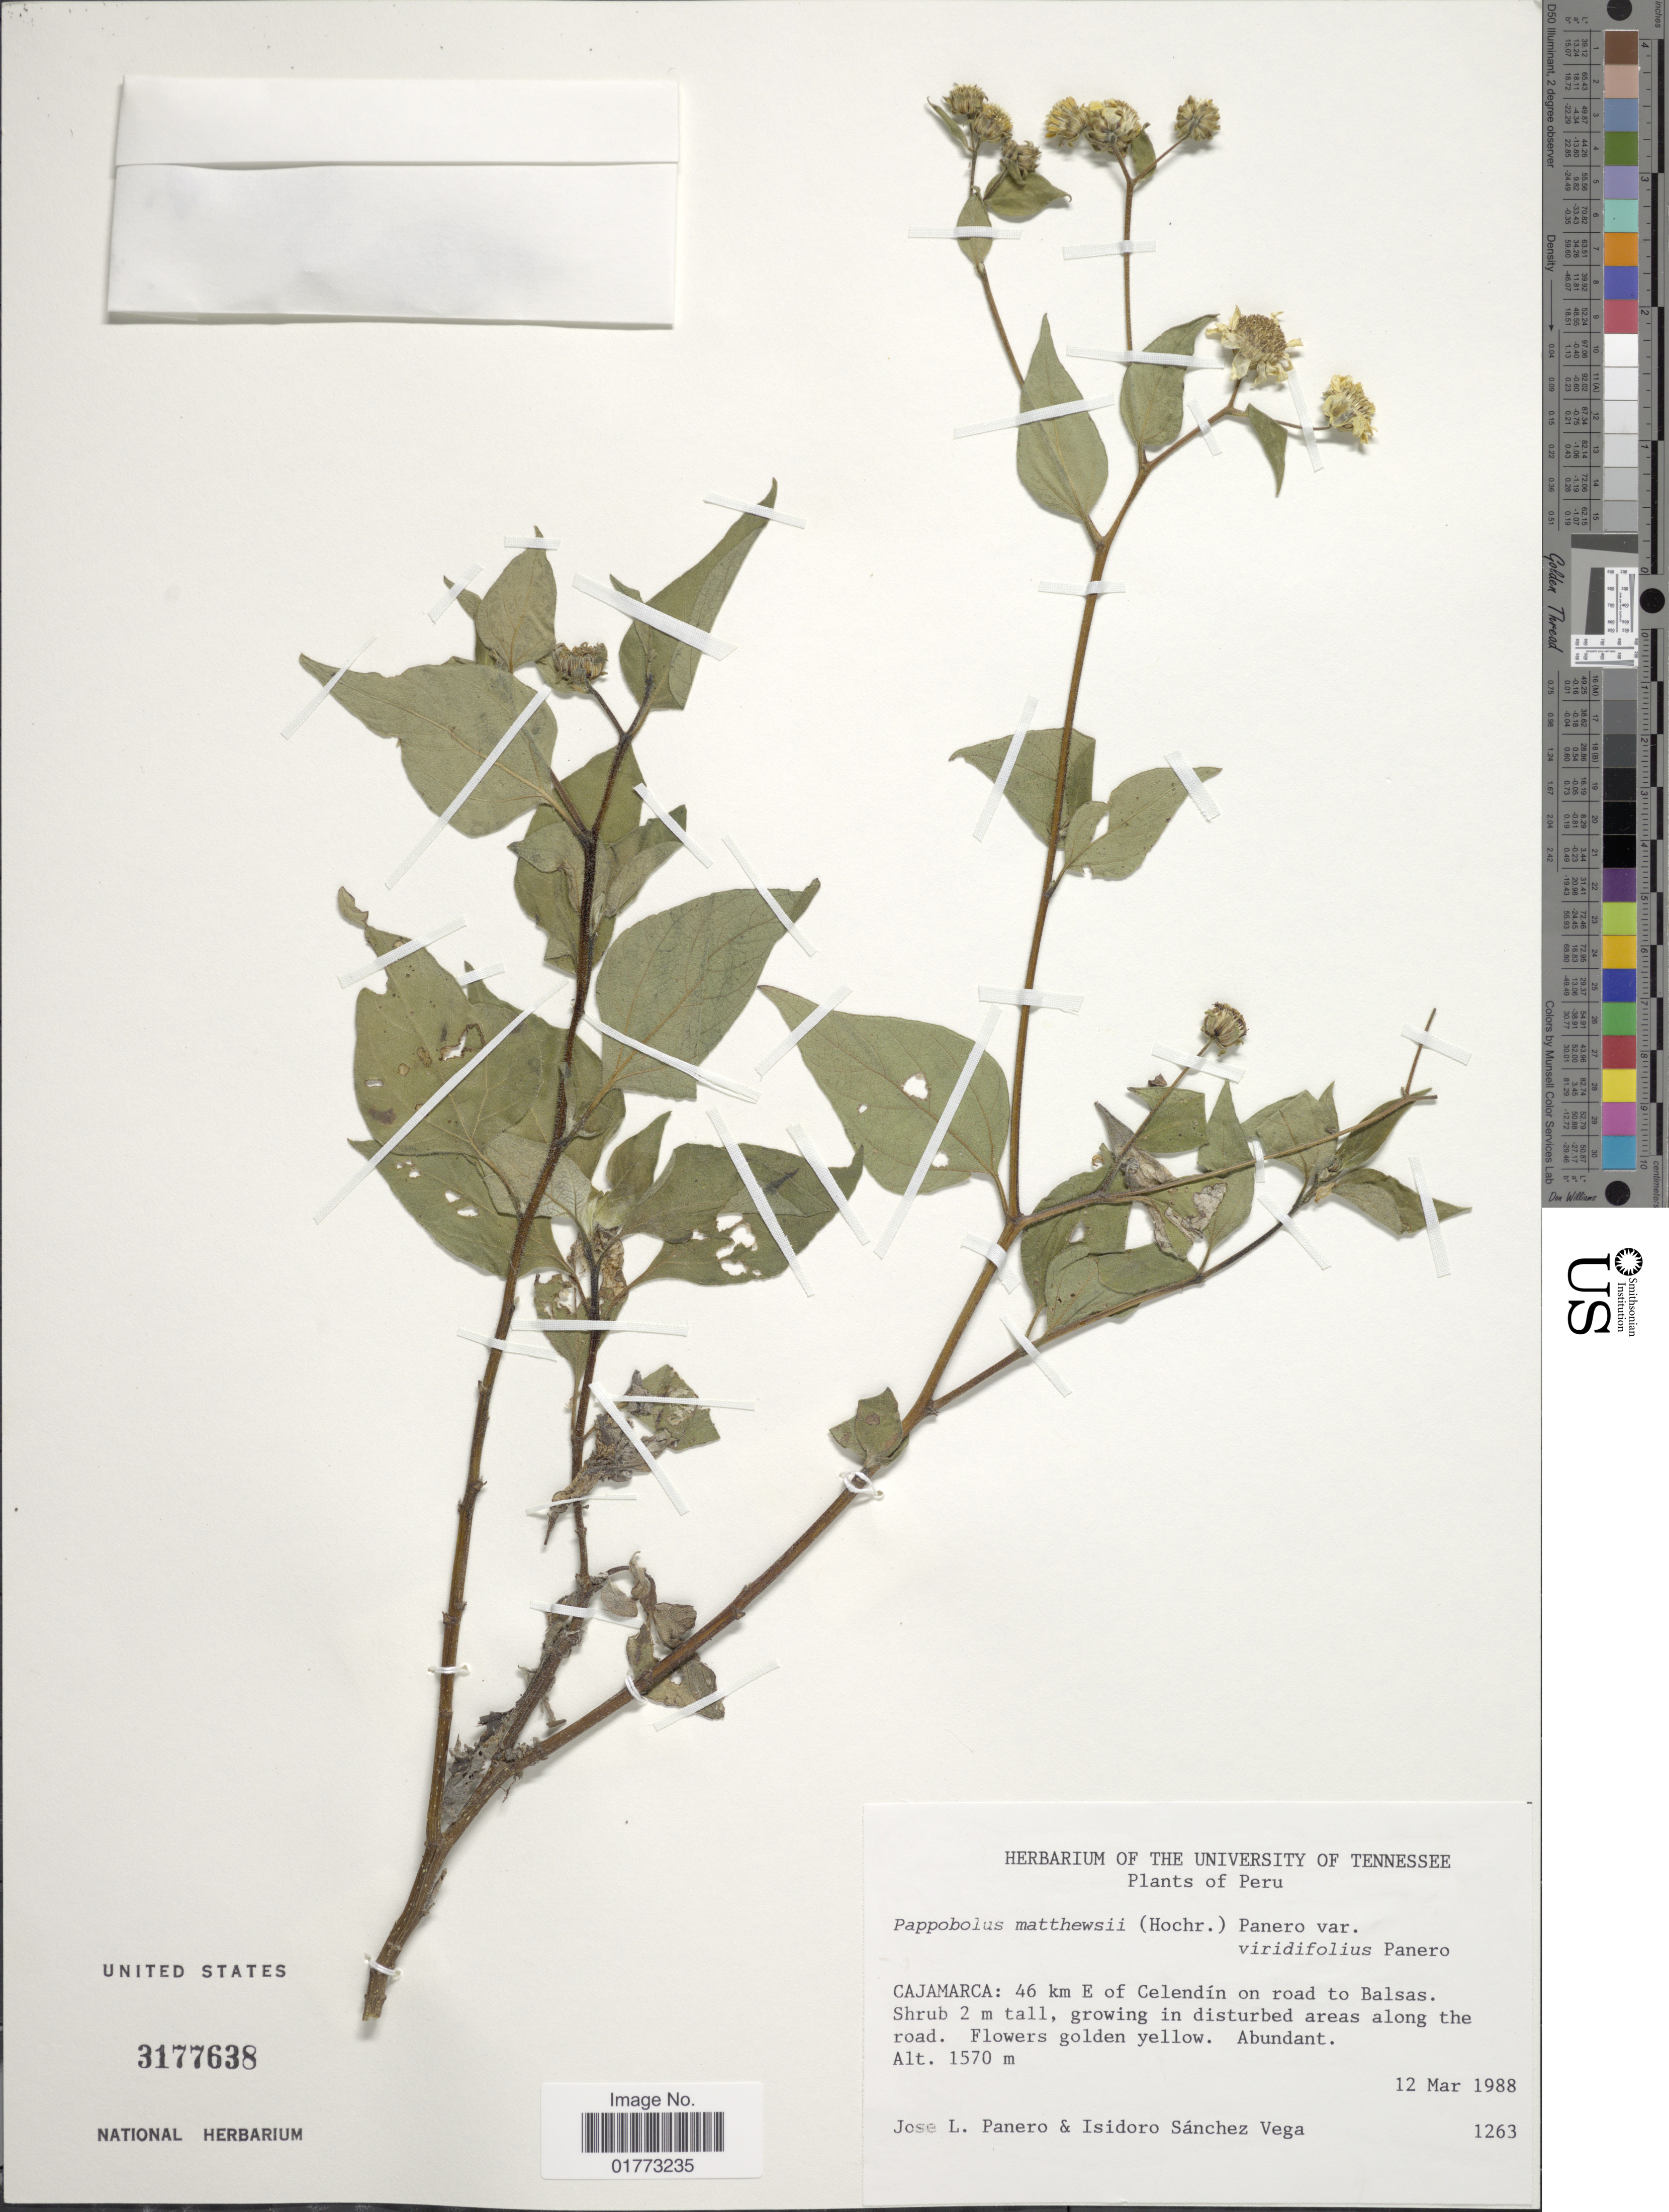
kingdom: Plantae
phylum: Tracheophyta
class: Magnoliopsida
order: Asterales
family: Asteraceae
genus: Pappobolus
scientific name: Pappobolus matthewsii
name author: (Hochr.) Panero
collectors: J. L. Panero & I. Sánchez Vega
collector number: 1263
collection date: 1988-03-12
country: Peru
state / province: Cajamarca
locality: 46 km E of Celendin on road to Balsas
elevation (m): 1570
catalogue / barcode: US 3177638